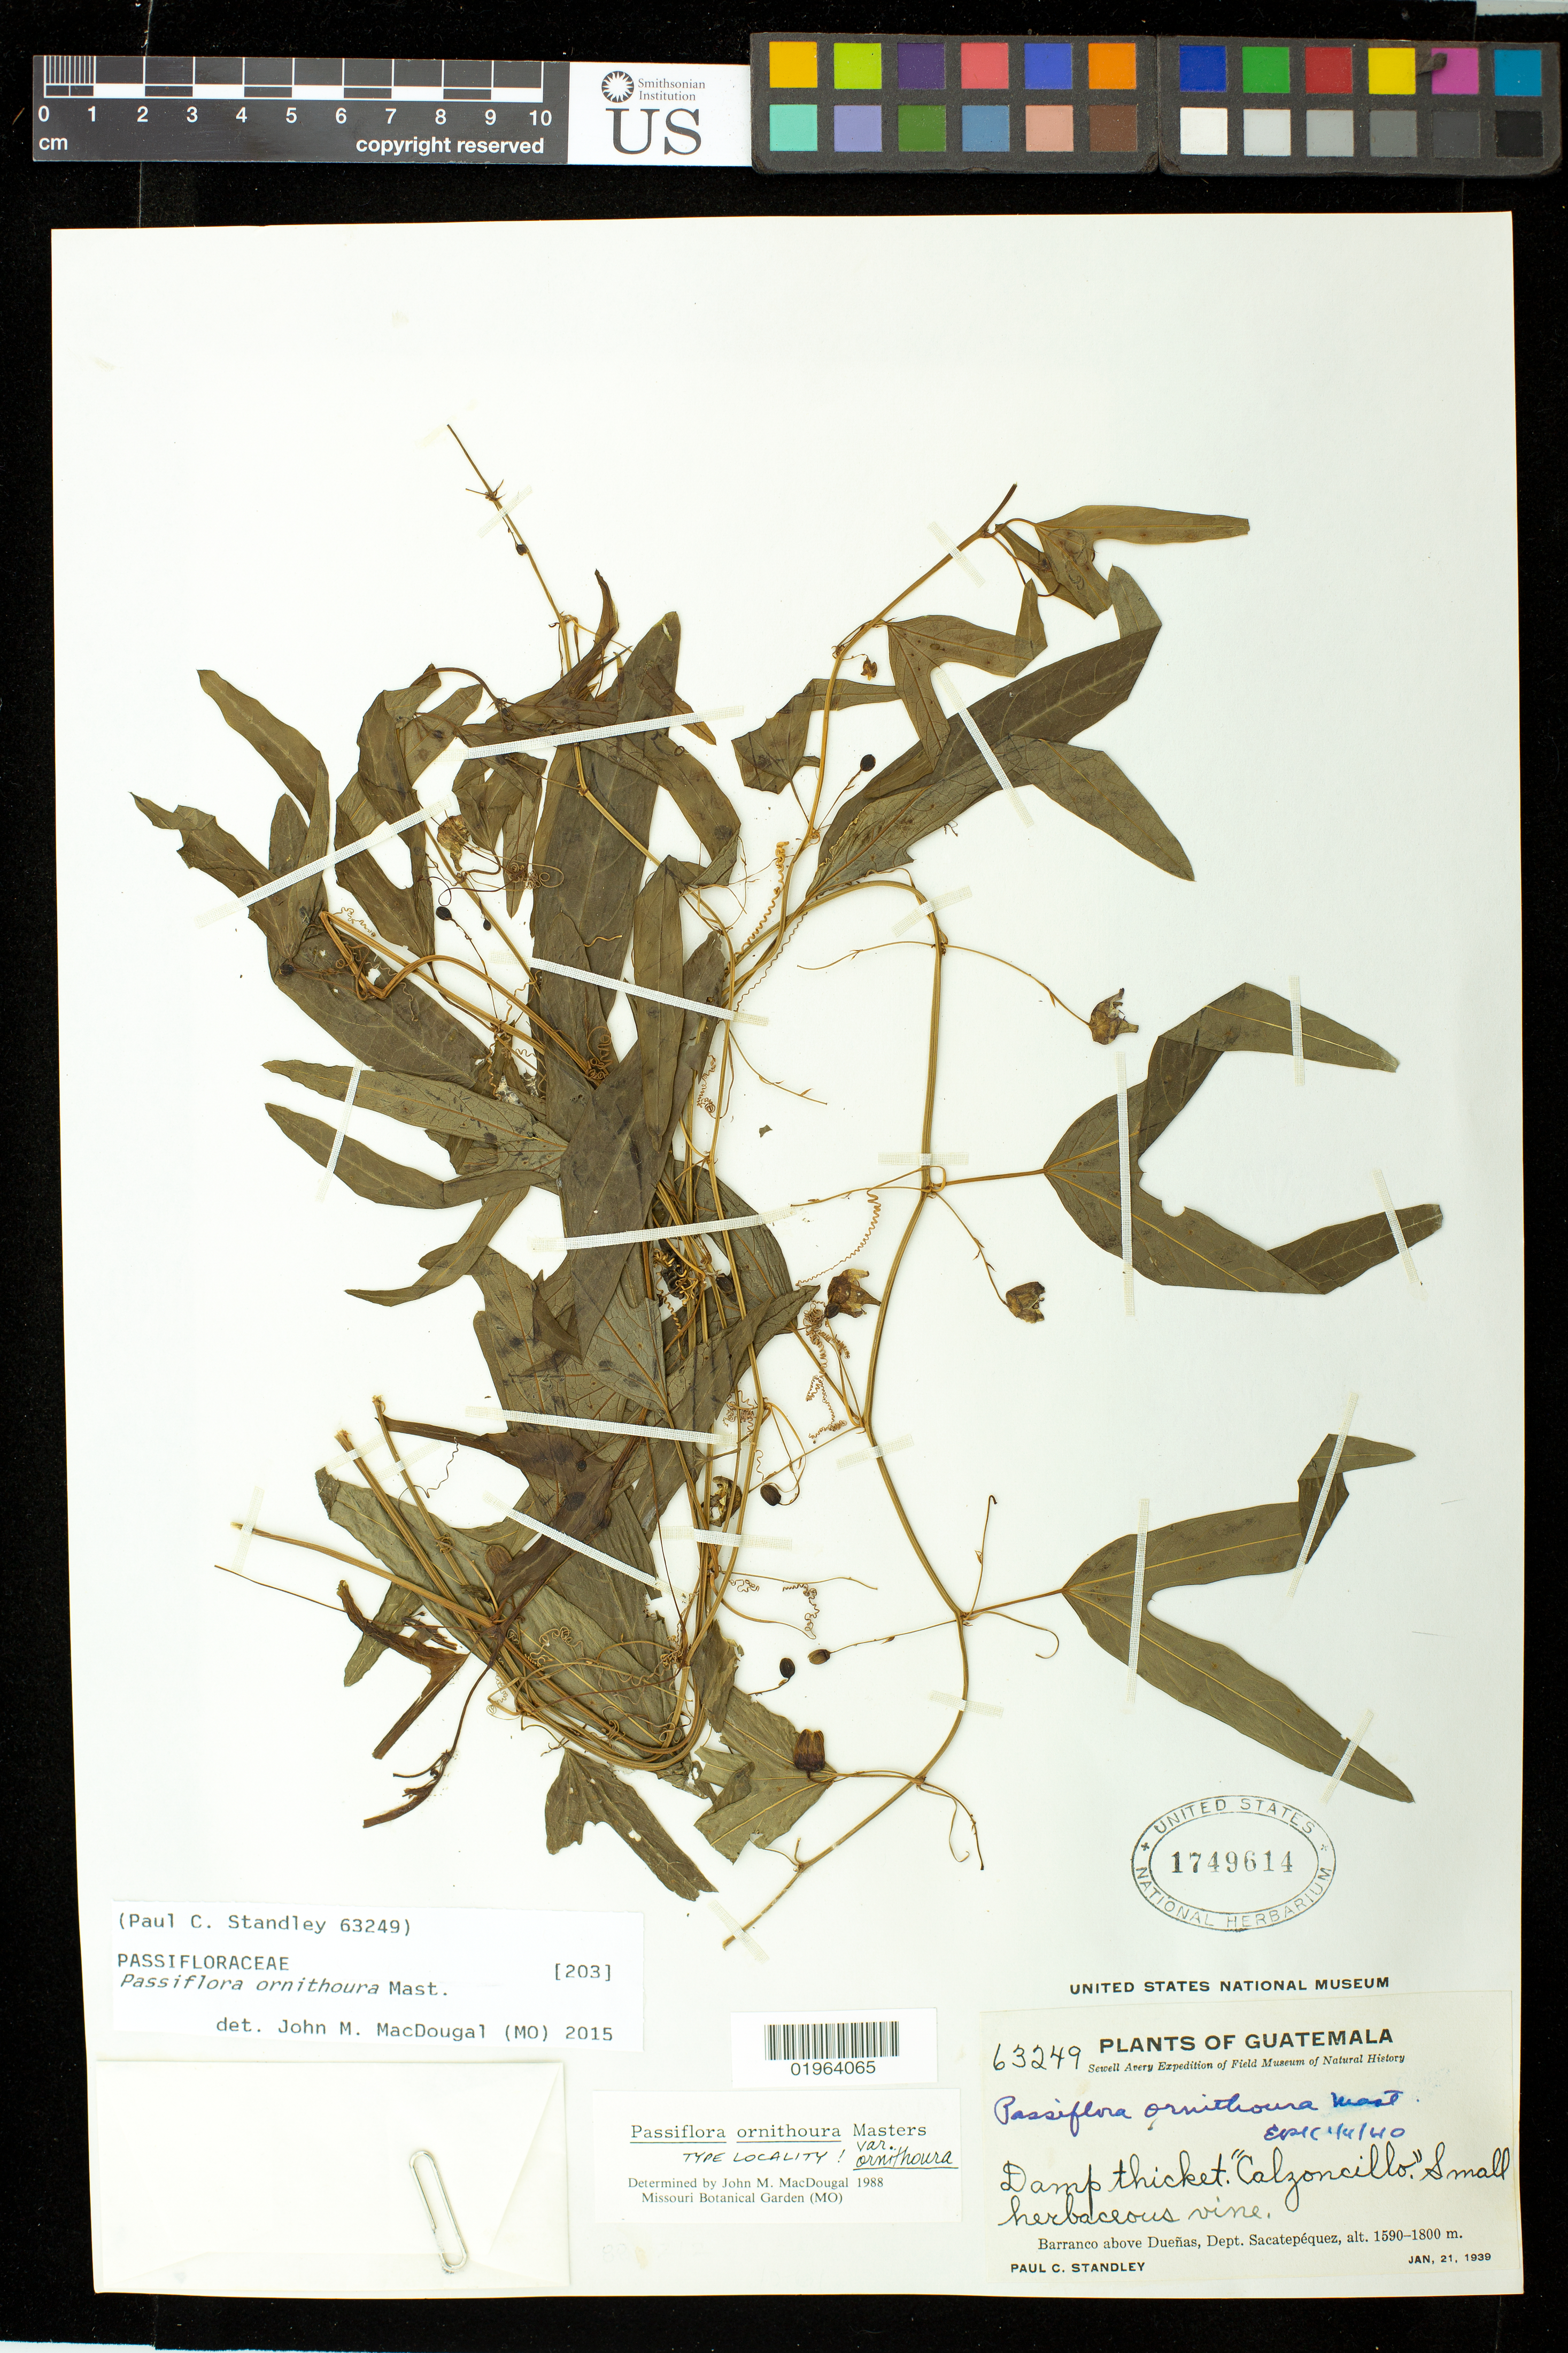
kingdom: Plantae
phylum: Tracheophyta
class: Magnoliopsida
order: Malpighiales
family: Passifloraceae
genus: Passiflora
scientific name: Passiflora ornithoura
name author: Mast. in Donn. Sm.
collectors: P. C. Standley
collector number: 63249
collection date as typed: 21 Jan 1939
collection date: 1939-01-21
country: Guatemala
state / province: Sacatepéquez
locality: Barranco above Duenas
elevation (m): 1590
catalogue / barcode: US 1749614